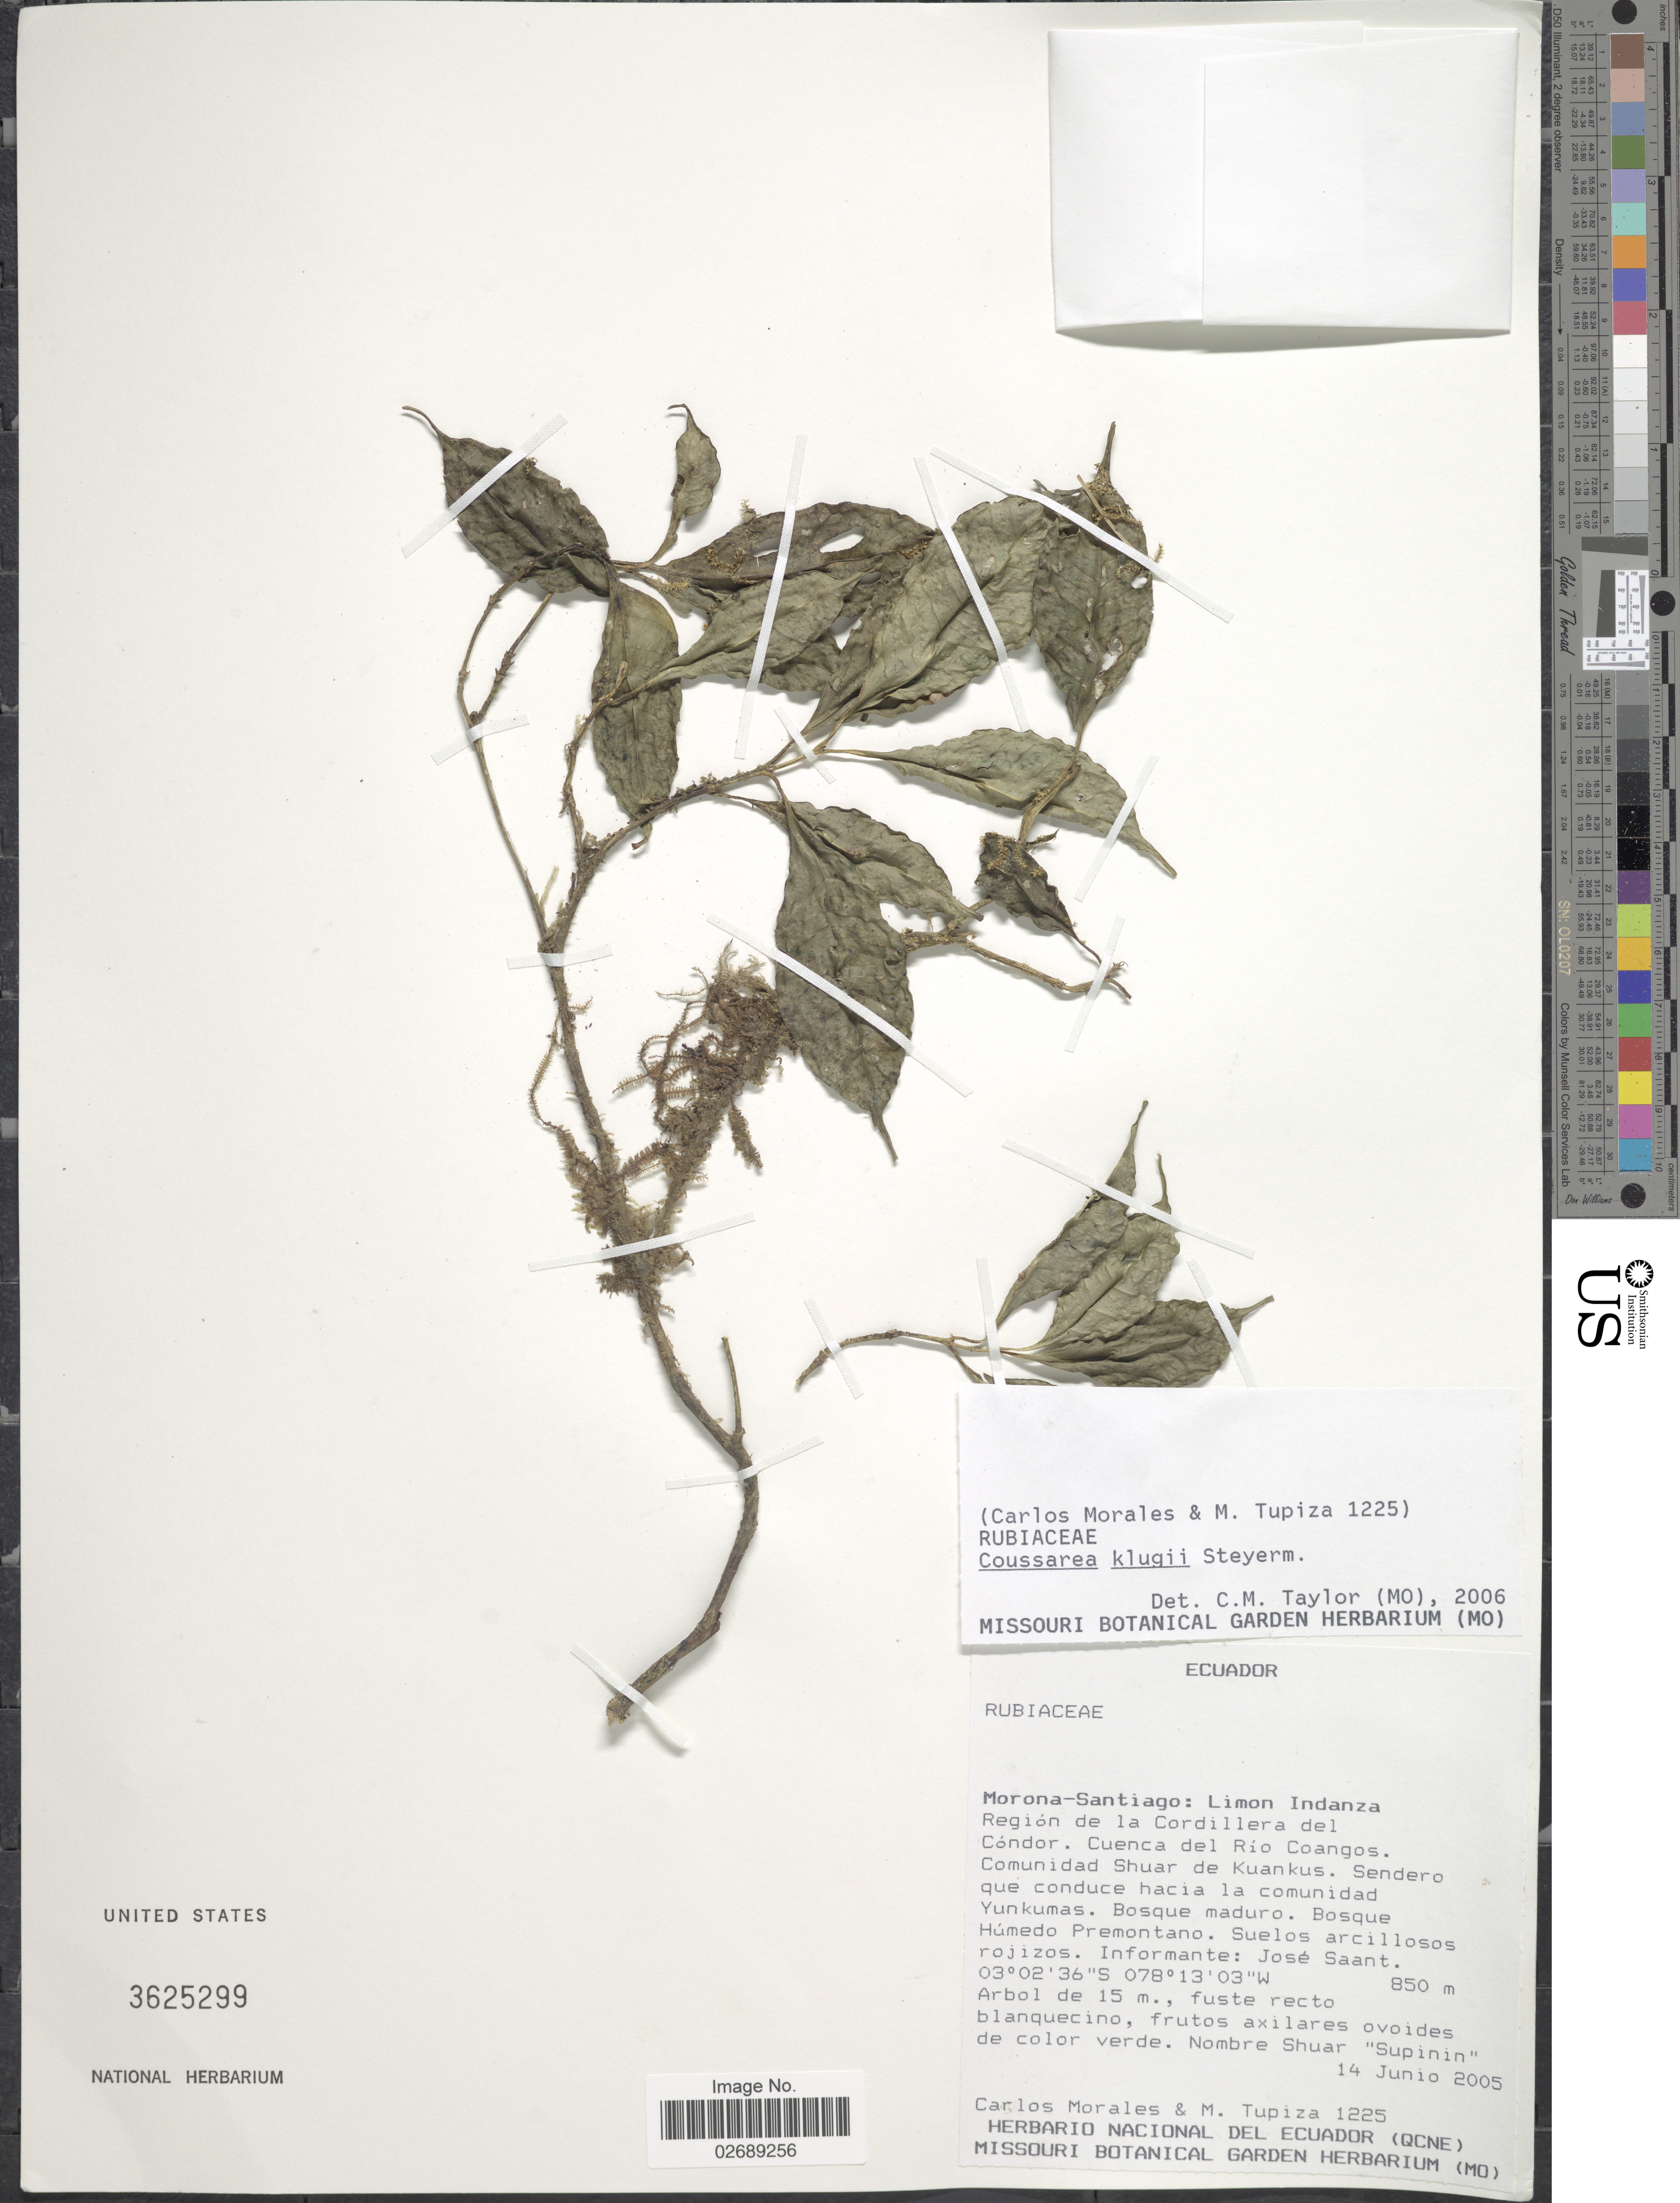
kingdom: Plantae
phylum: Tracheophyta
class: Magnoliopsida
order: Gentianales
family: Rubiaceae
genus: Coussarea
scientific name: Coussarea klugii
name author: Steyerm.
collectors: C. Morales & M. Tupiza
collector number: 1225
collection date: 2005-06-14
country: Ecuador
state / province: Morona-Santiago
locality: Limon Indanza, Region de la Cordillera del Condor. Cuenca del Rio Coangos. Comunidad Shuar de Kuankus. Sendero que conduce hacia la comunidad Yunkumas. Bosque maduro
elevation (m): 850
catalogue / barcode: US 3625299